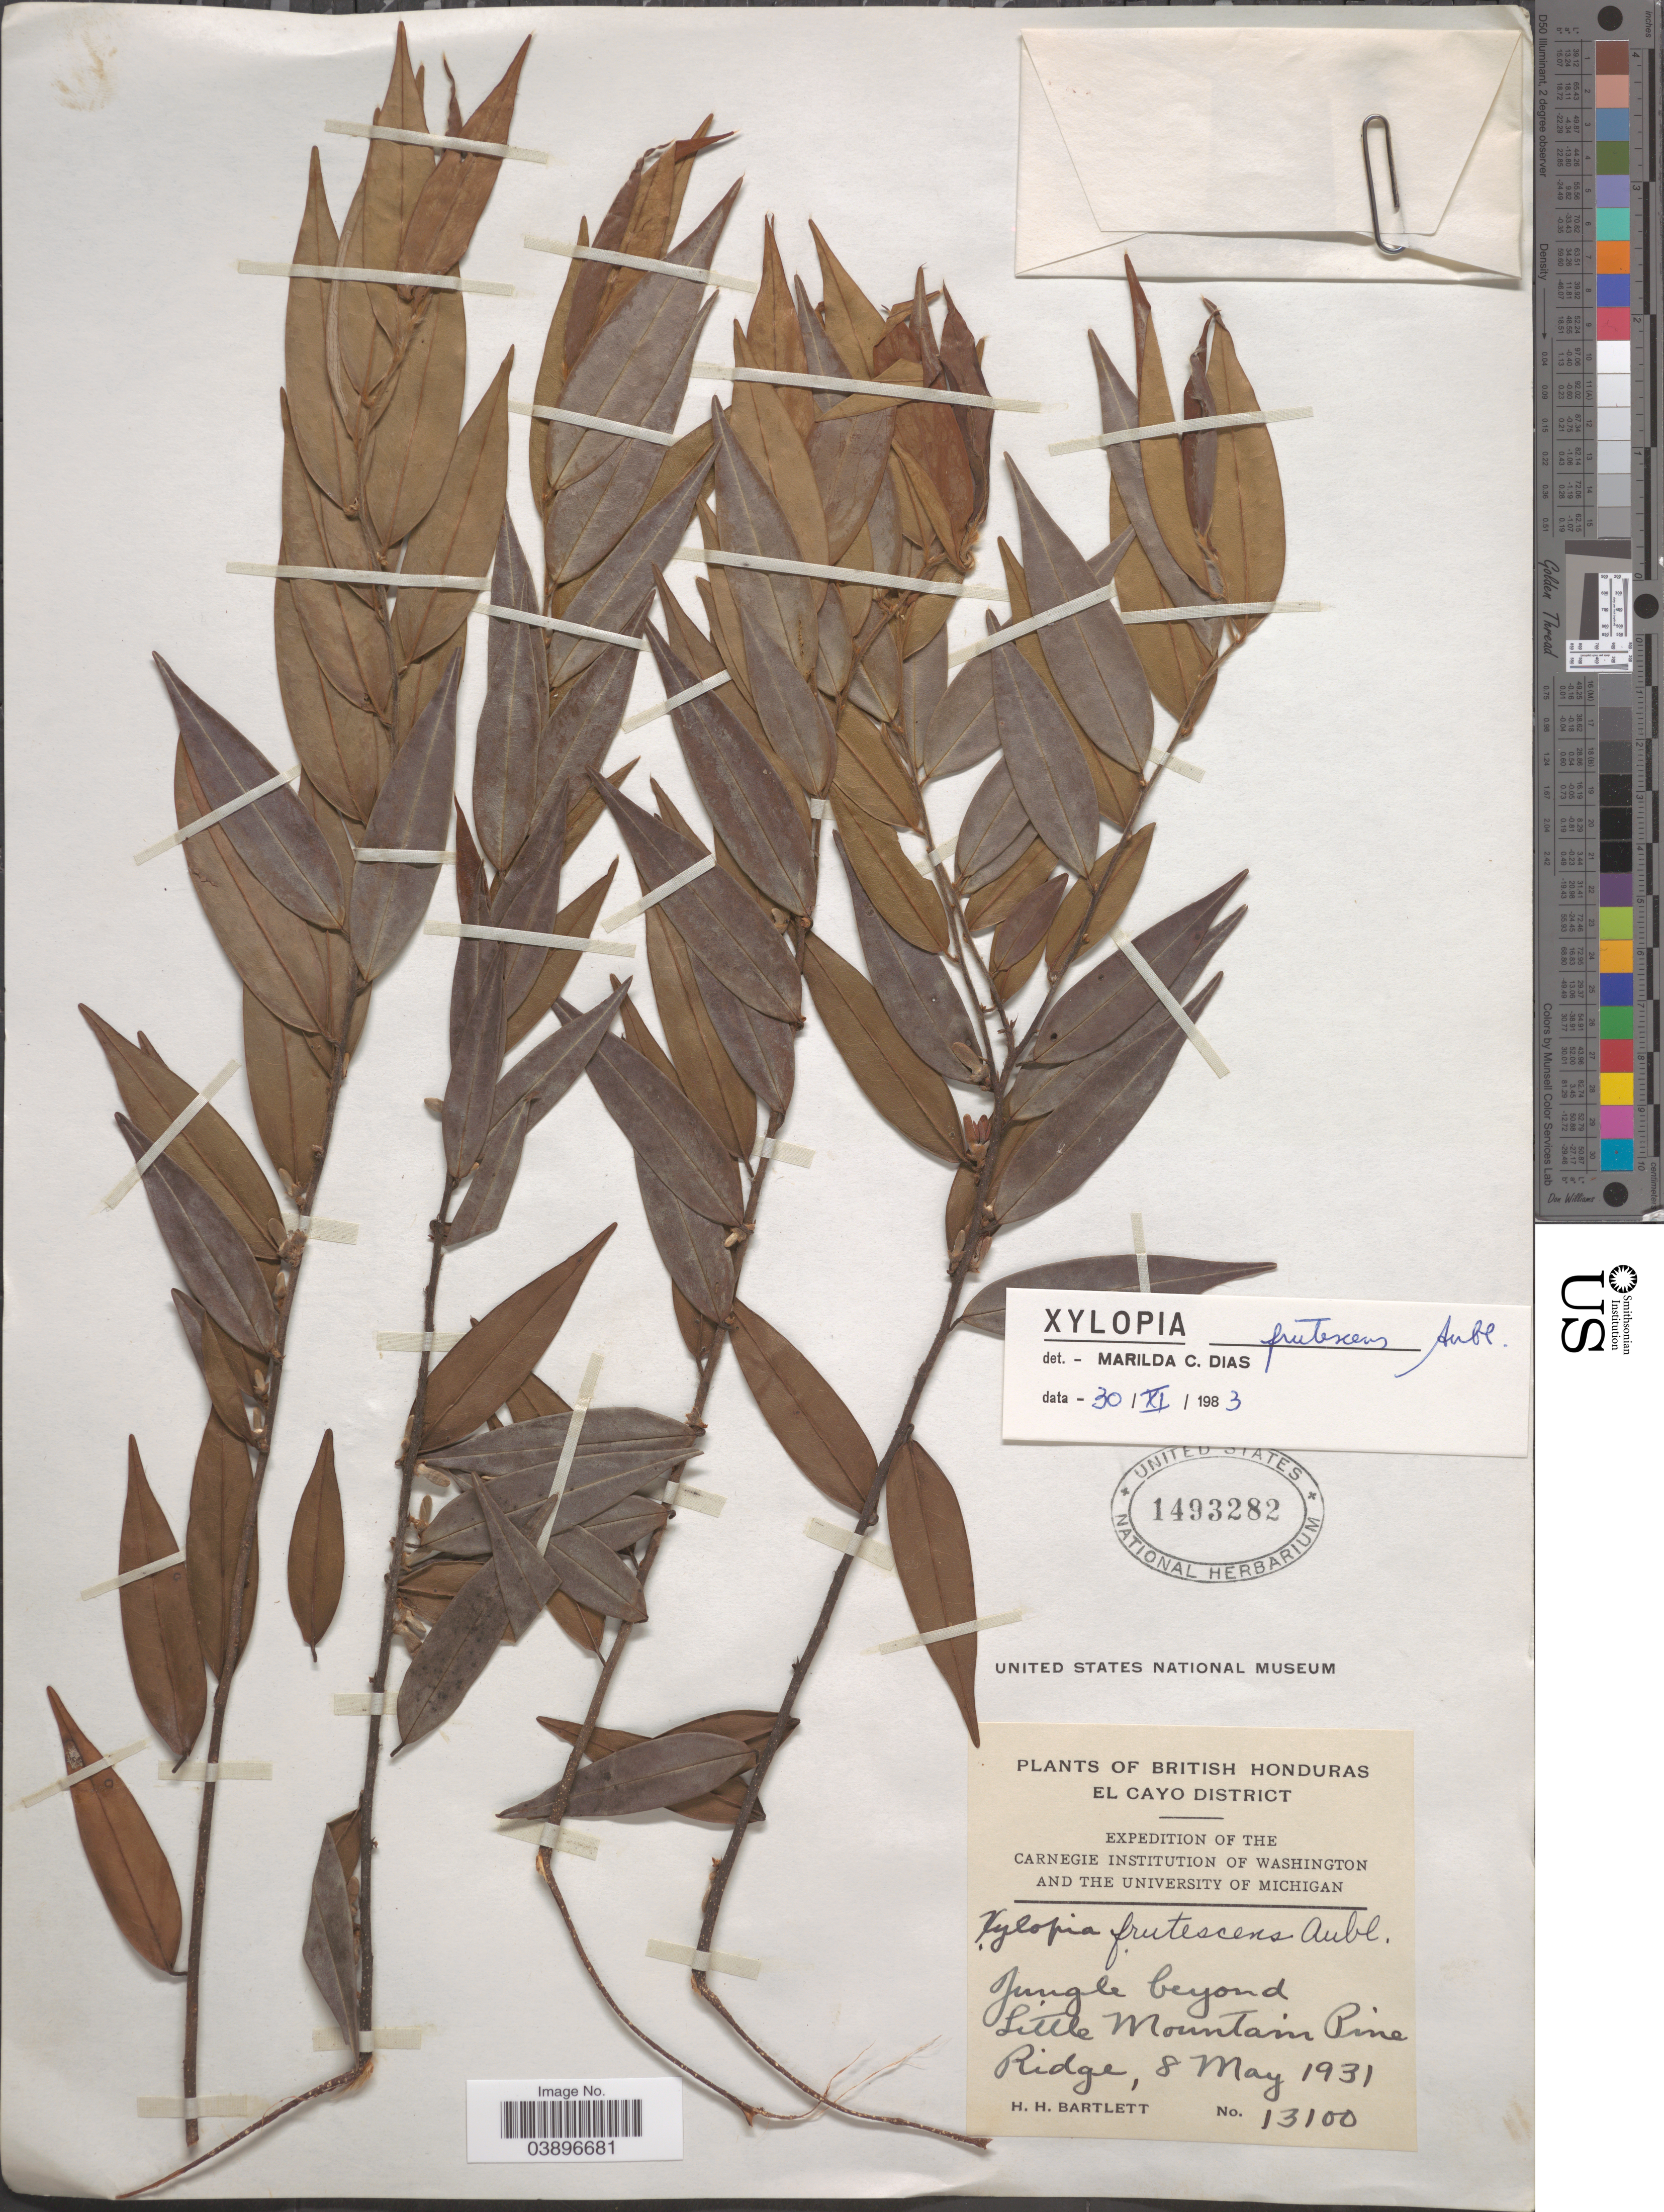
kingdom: Plantae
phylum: Tracheophyta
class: Magnoliopsida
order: Magnoliales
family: Annonaceae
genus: Xylopia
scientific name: Xylopia frutescens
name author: Aubl.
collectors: H. H. Bartlett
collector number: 13100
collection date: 1931-05-08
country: Belize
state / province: Cayo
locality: British Honduras. El Cayo District. Jungle beyond Little Mountain Pine Ridge.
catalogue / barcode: US 1493282